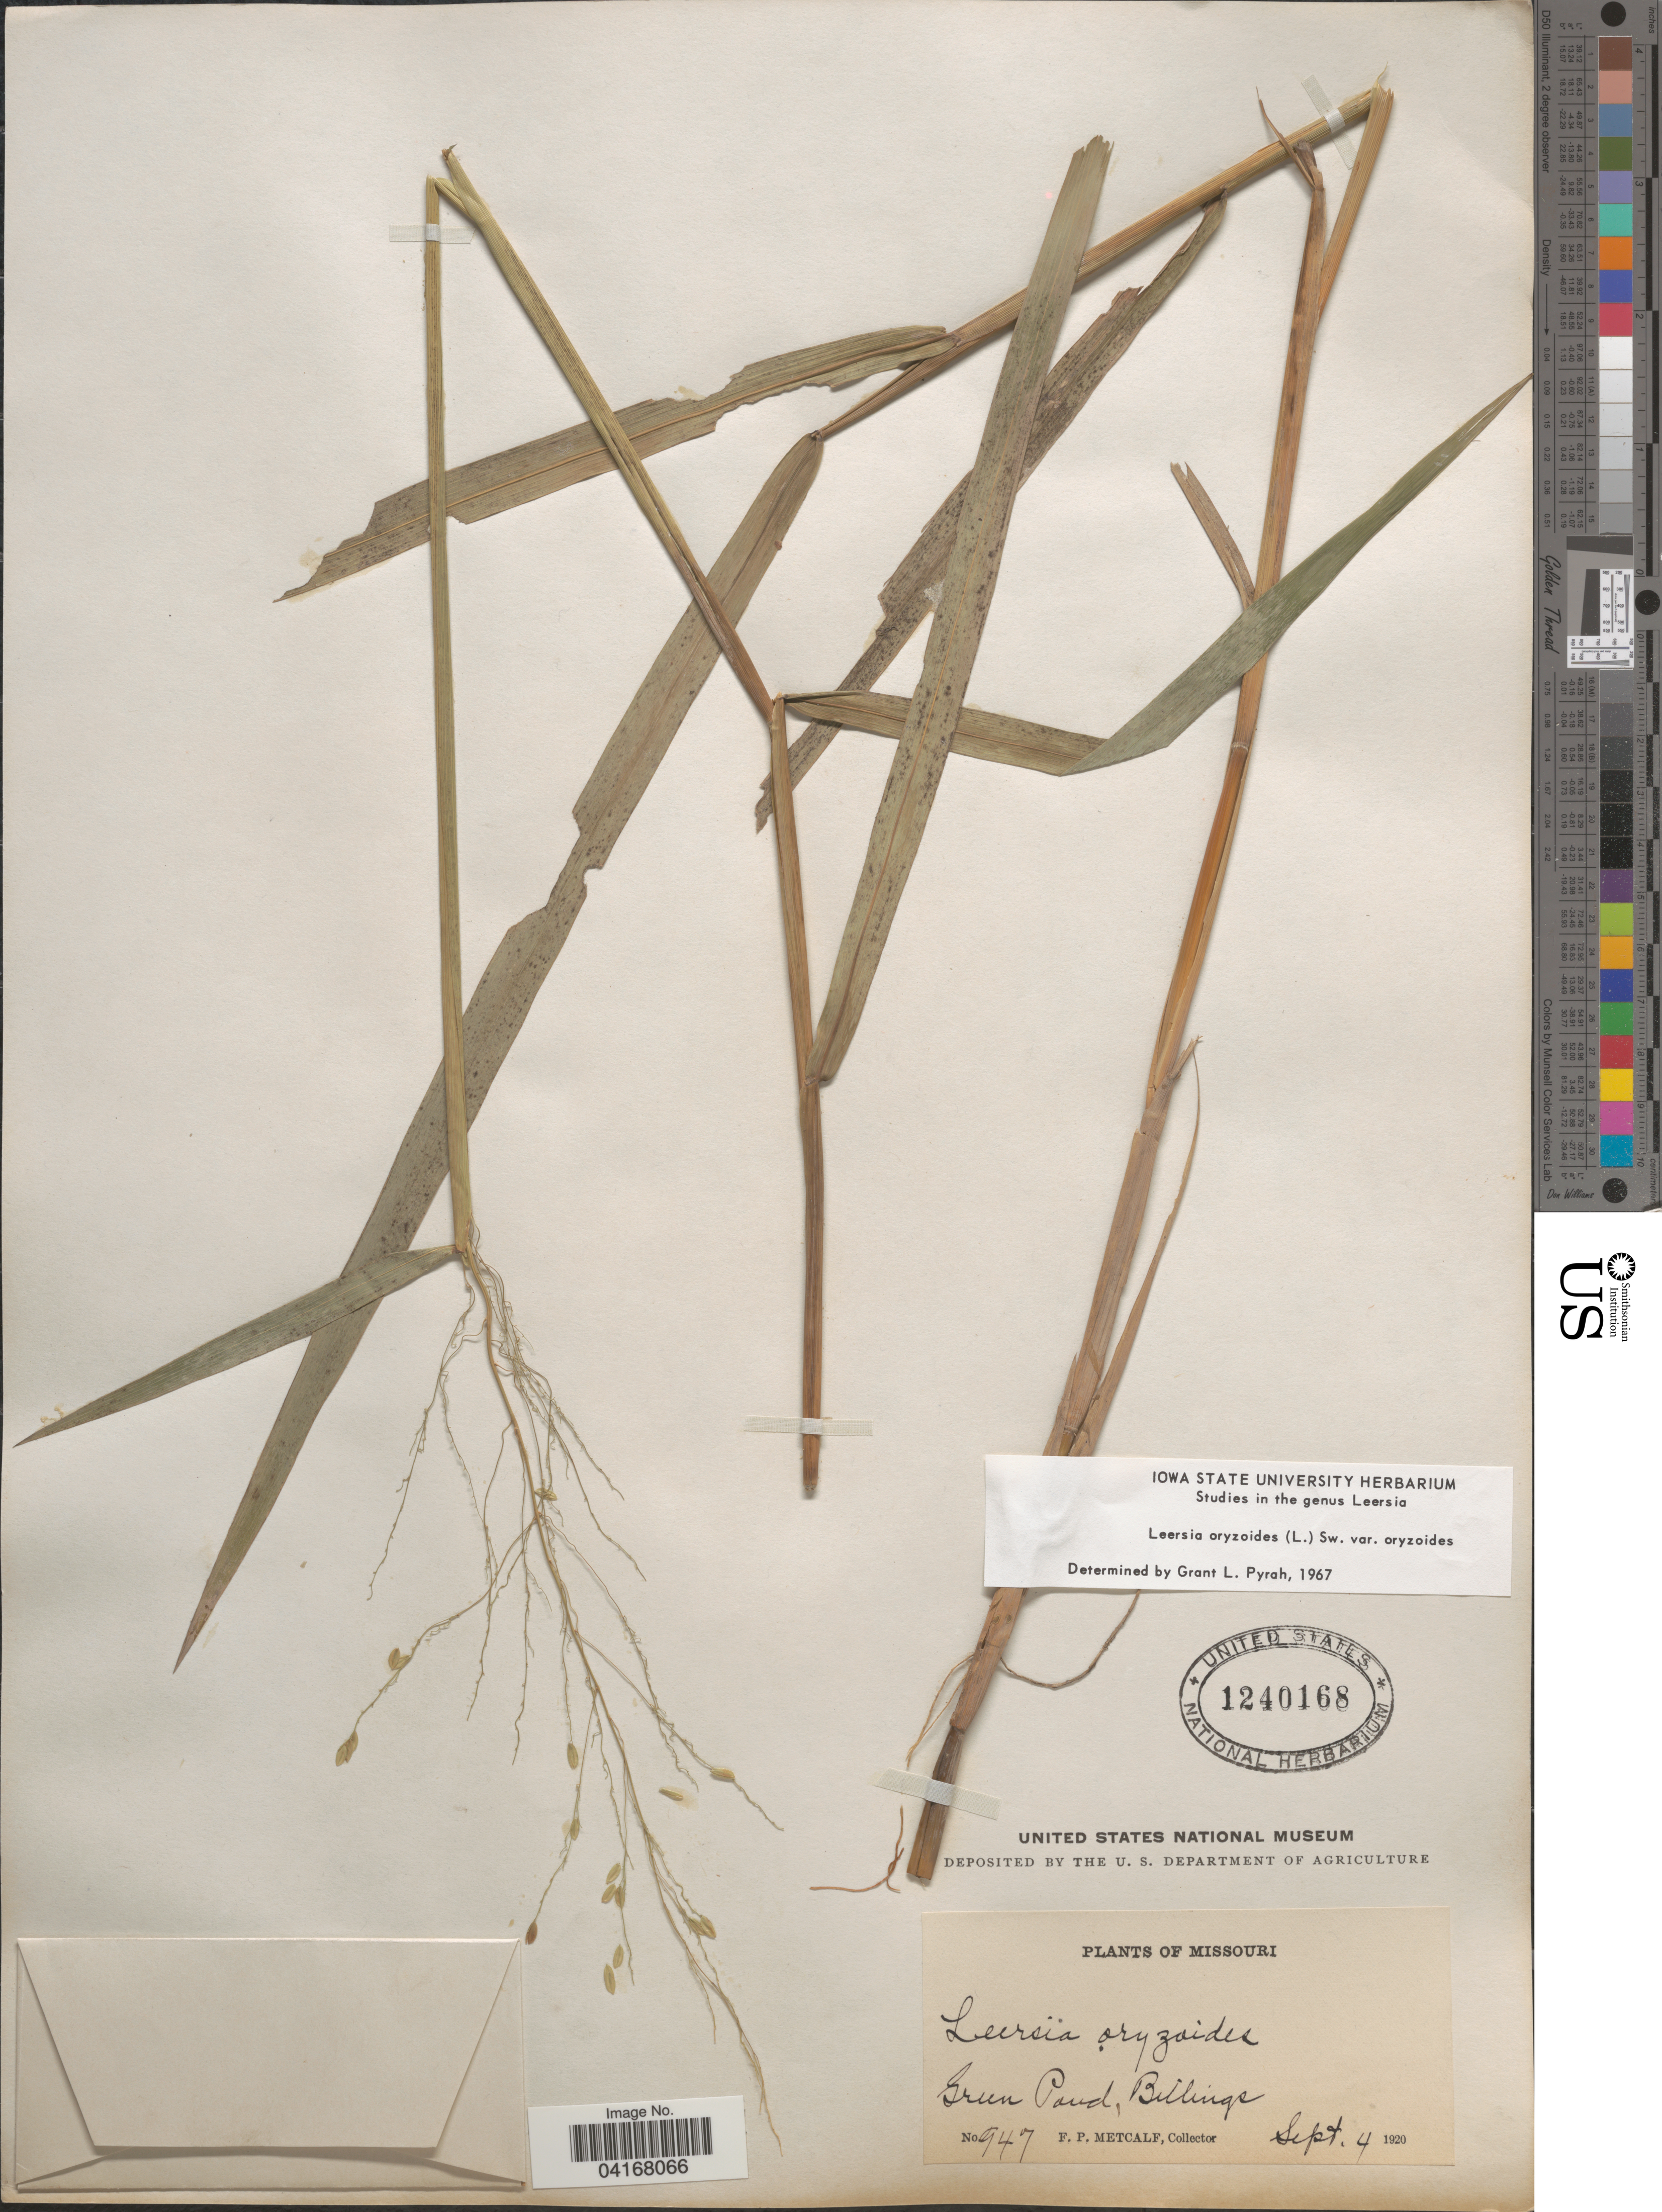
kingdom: Plantae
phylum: Tracheophyta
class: Liliopsida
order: Poales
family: Poaceae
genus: Leersia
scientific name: Leersia oryzoides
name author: (L.) Sw.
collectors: F. Metcalf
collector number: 947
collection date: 1920-09-04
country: United States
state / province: Missouri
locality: Green Pond, Billings.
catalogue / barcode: US 1240168